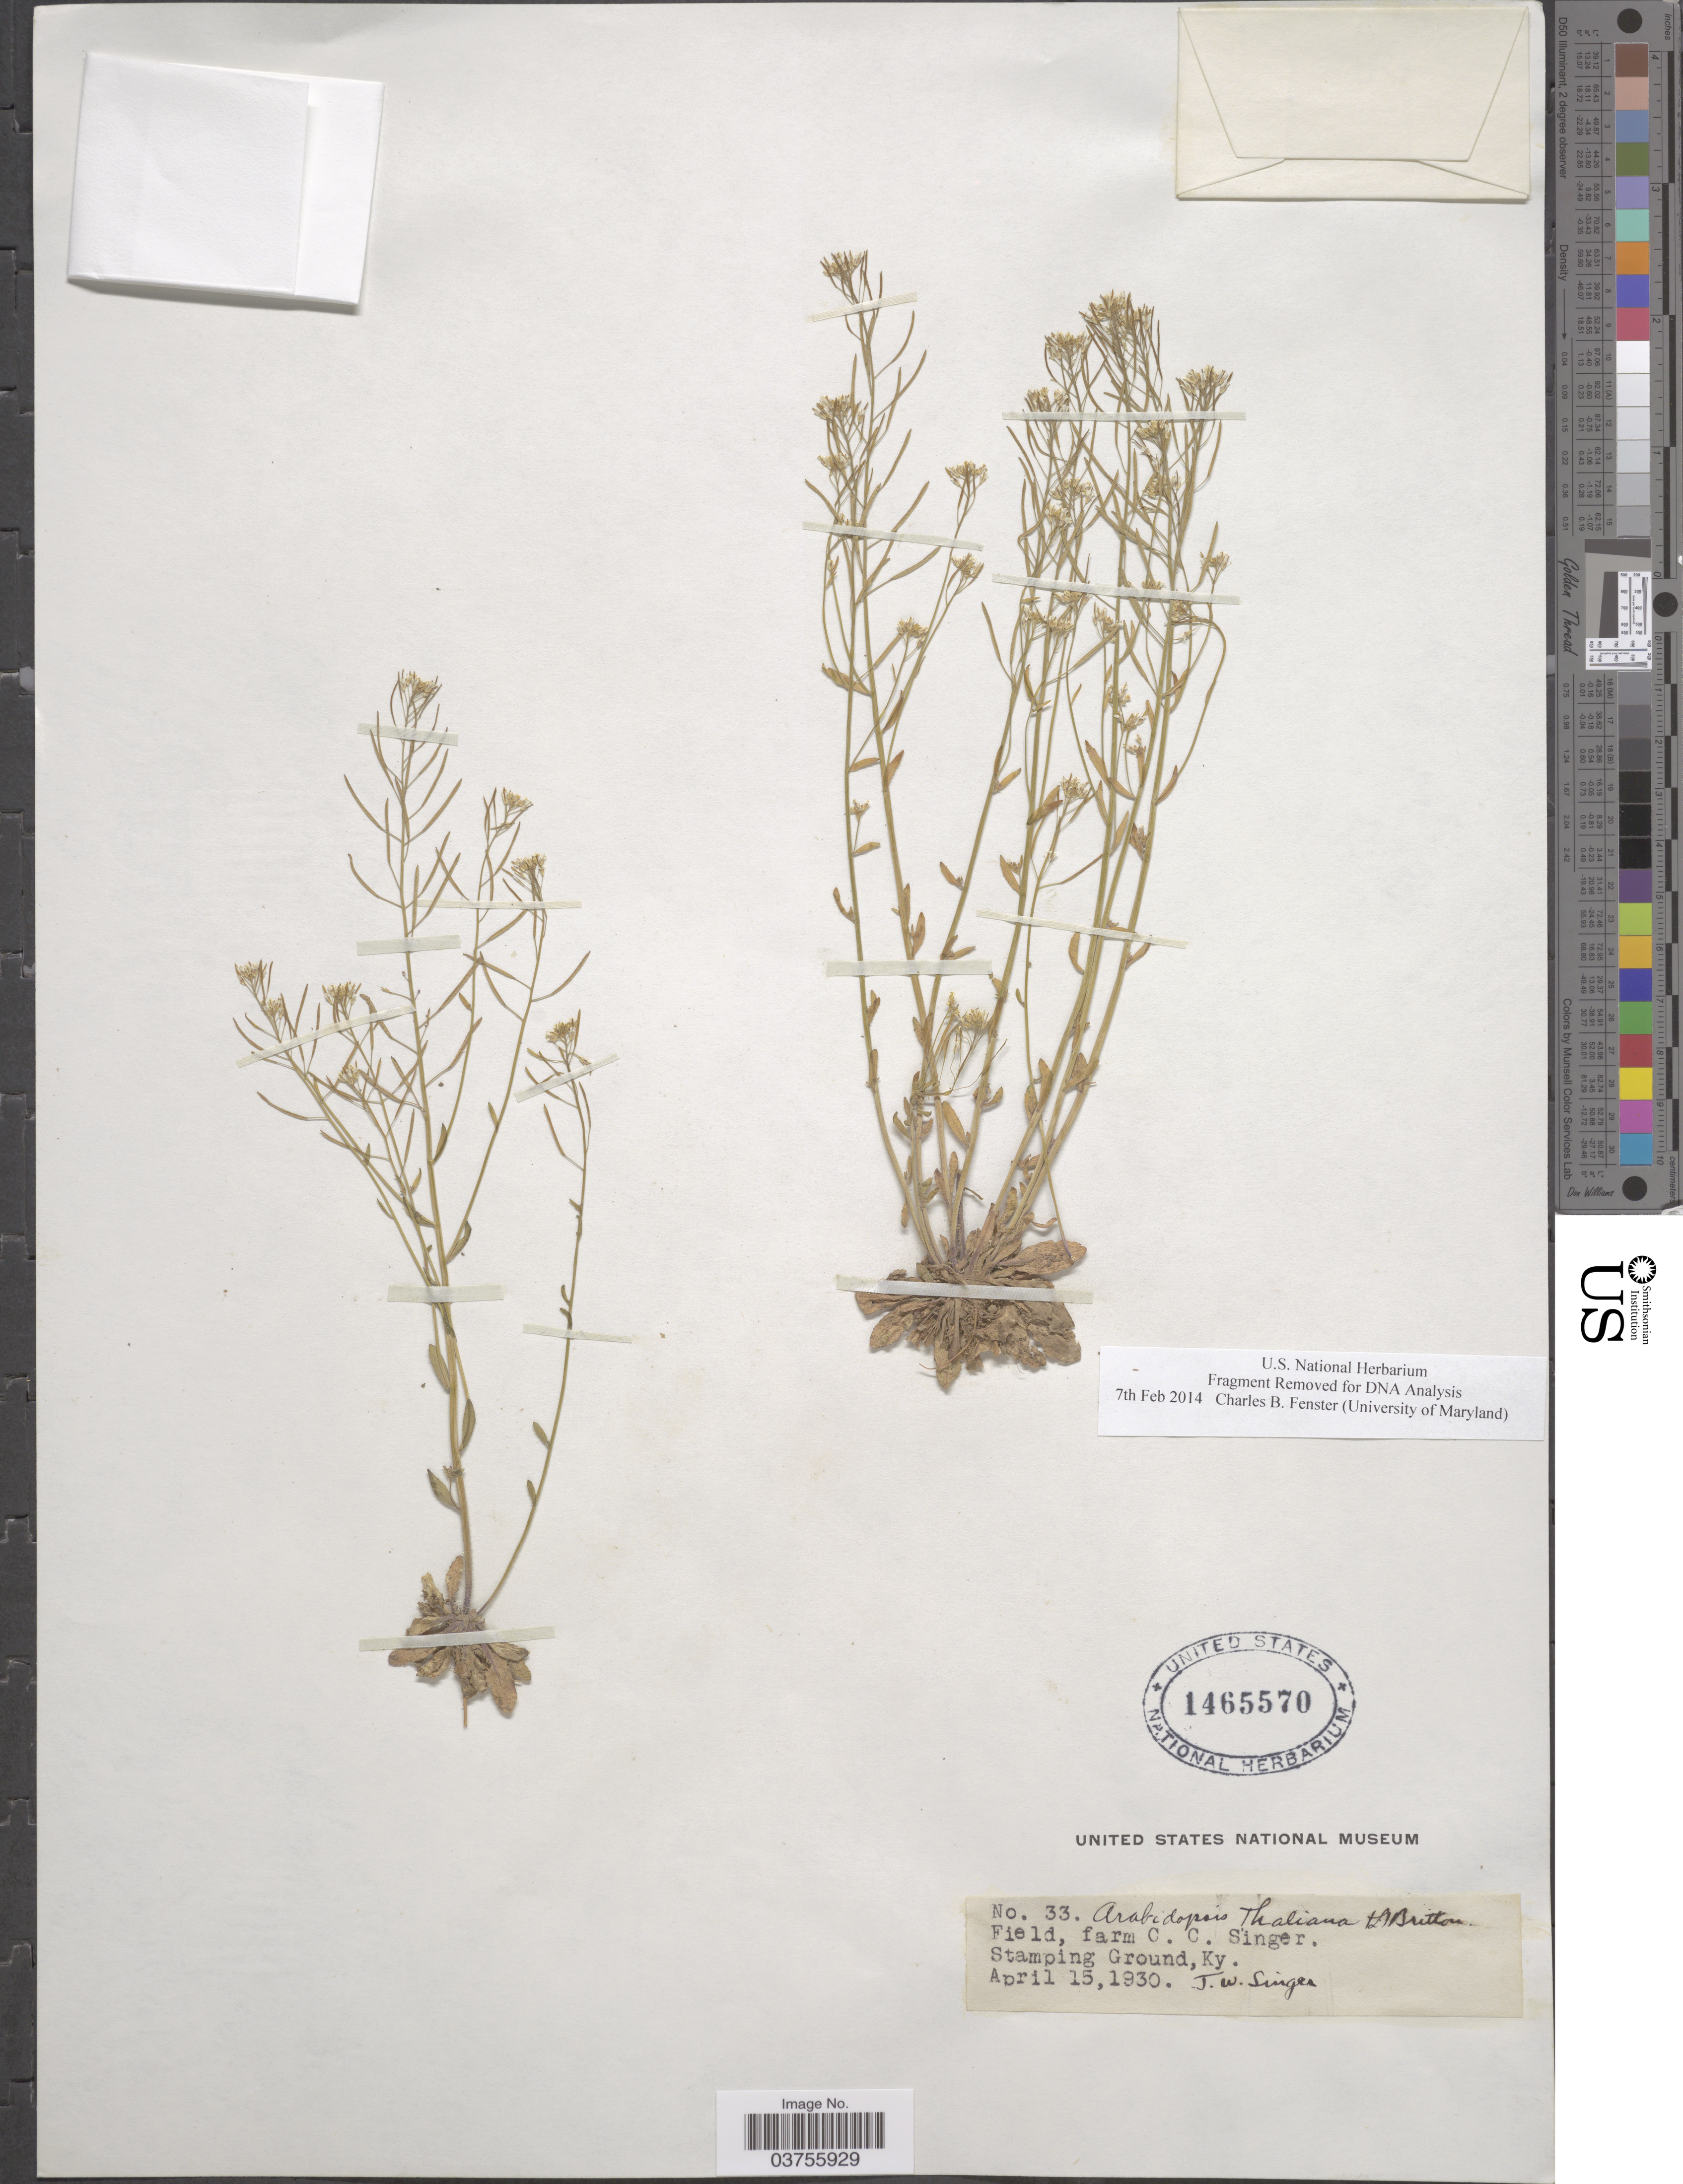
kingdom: Plantae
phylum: Tracheophyta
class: Magnoliopsida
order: Brassicales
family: Brassicaceae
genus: Arabidopsis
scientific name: Arabidopsis thaliana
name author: (L.) Heynh.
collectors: J. EW. Singer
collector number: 33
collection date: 1930-04-15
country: United States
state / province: Kentucky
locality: Field, farm C. C. Singer. Stamping Ground.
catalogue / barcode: US 1465570